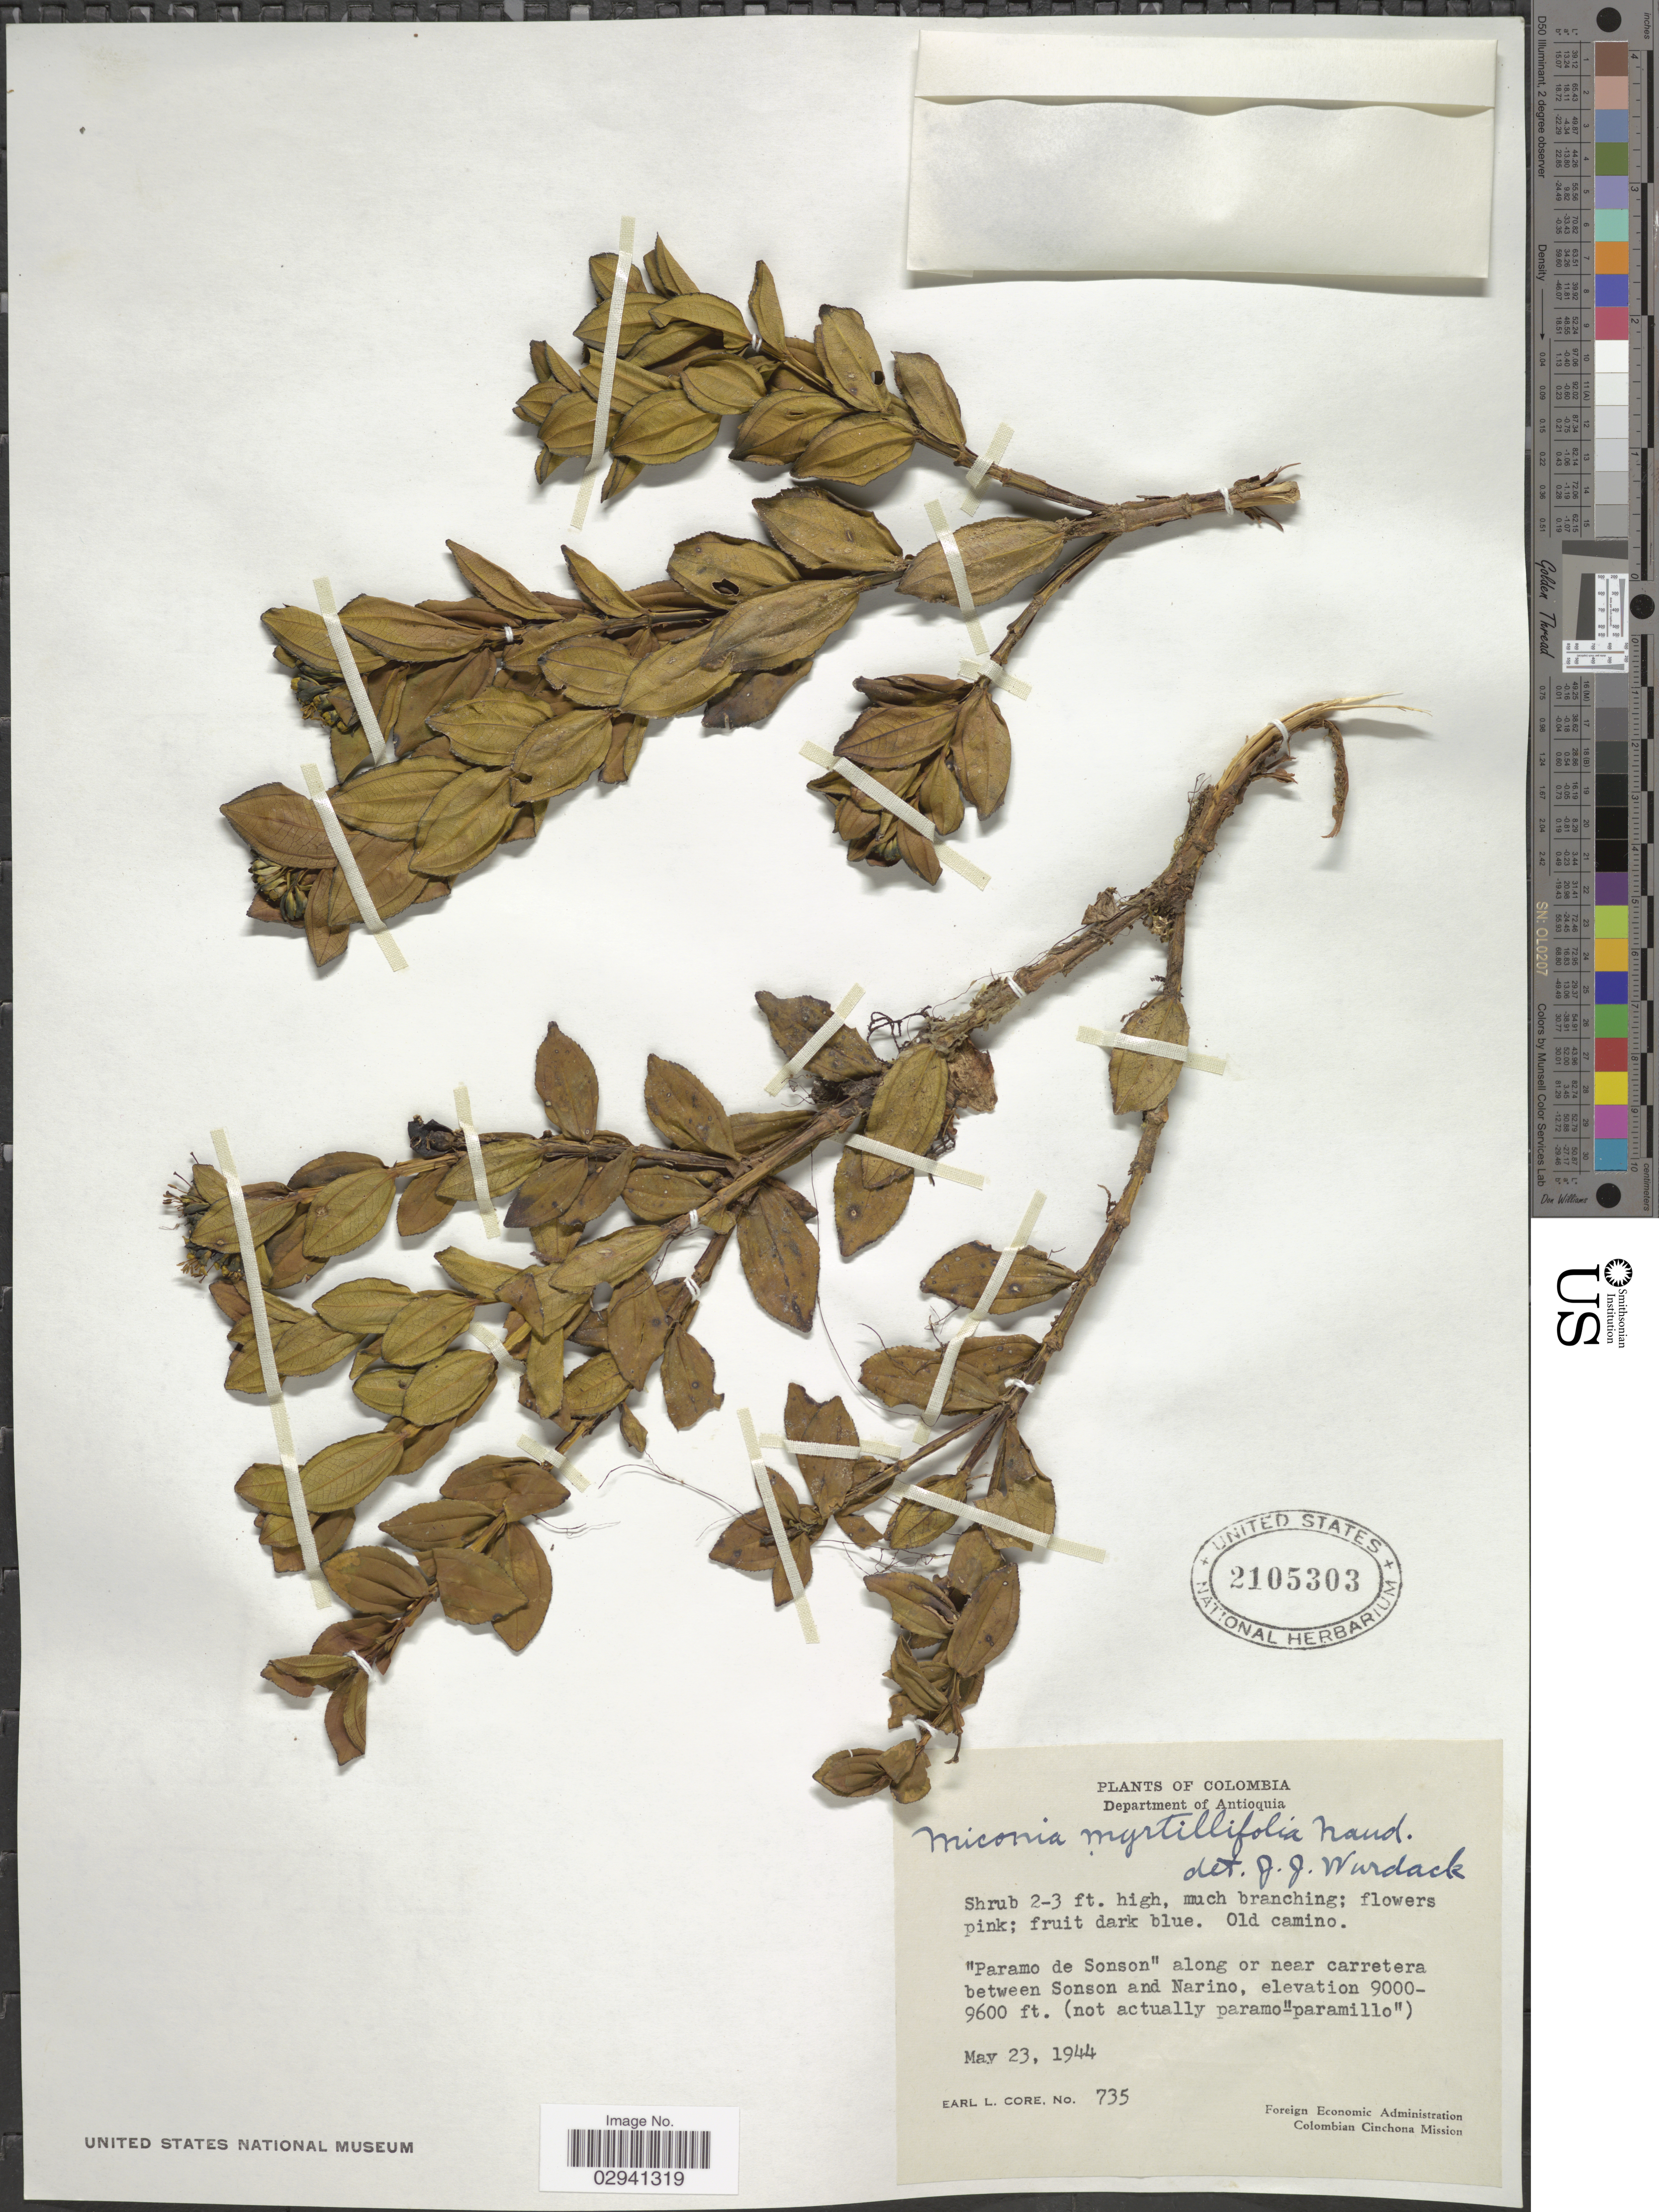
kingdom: Plantae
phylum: Tracheophyta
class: Magnoliopsida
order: Myrtales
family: Melastomataceae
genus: Miconia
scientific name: Miconia myrtillifolia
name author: Naudin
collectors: E. L. Core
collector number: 735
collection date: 1944-05-23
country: Colombia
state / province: Antioquia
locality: Department of Antioquia. "Paramo de Sonson" along or near carretera between Sonson and Narino.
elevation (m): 2743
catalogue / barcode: US 2105303